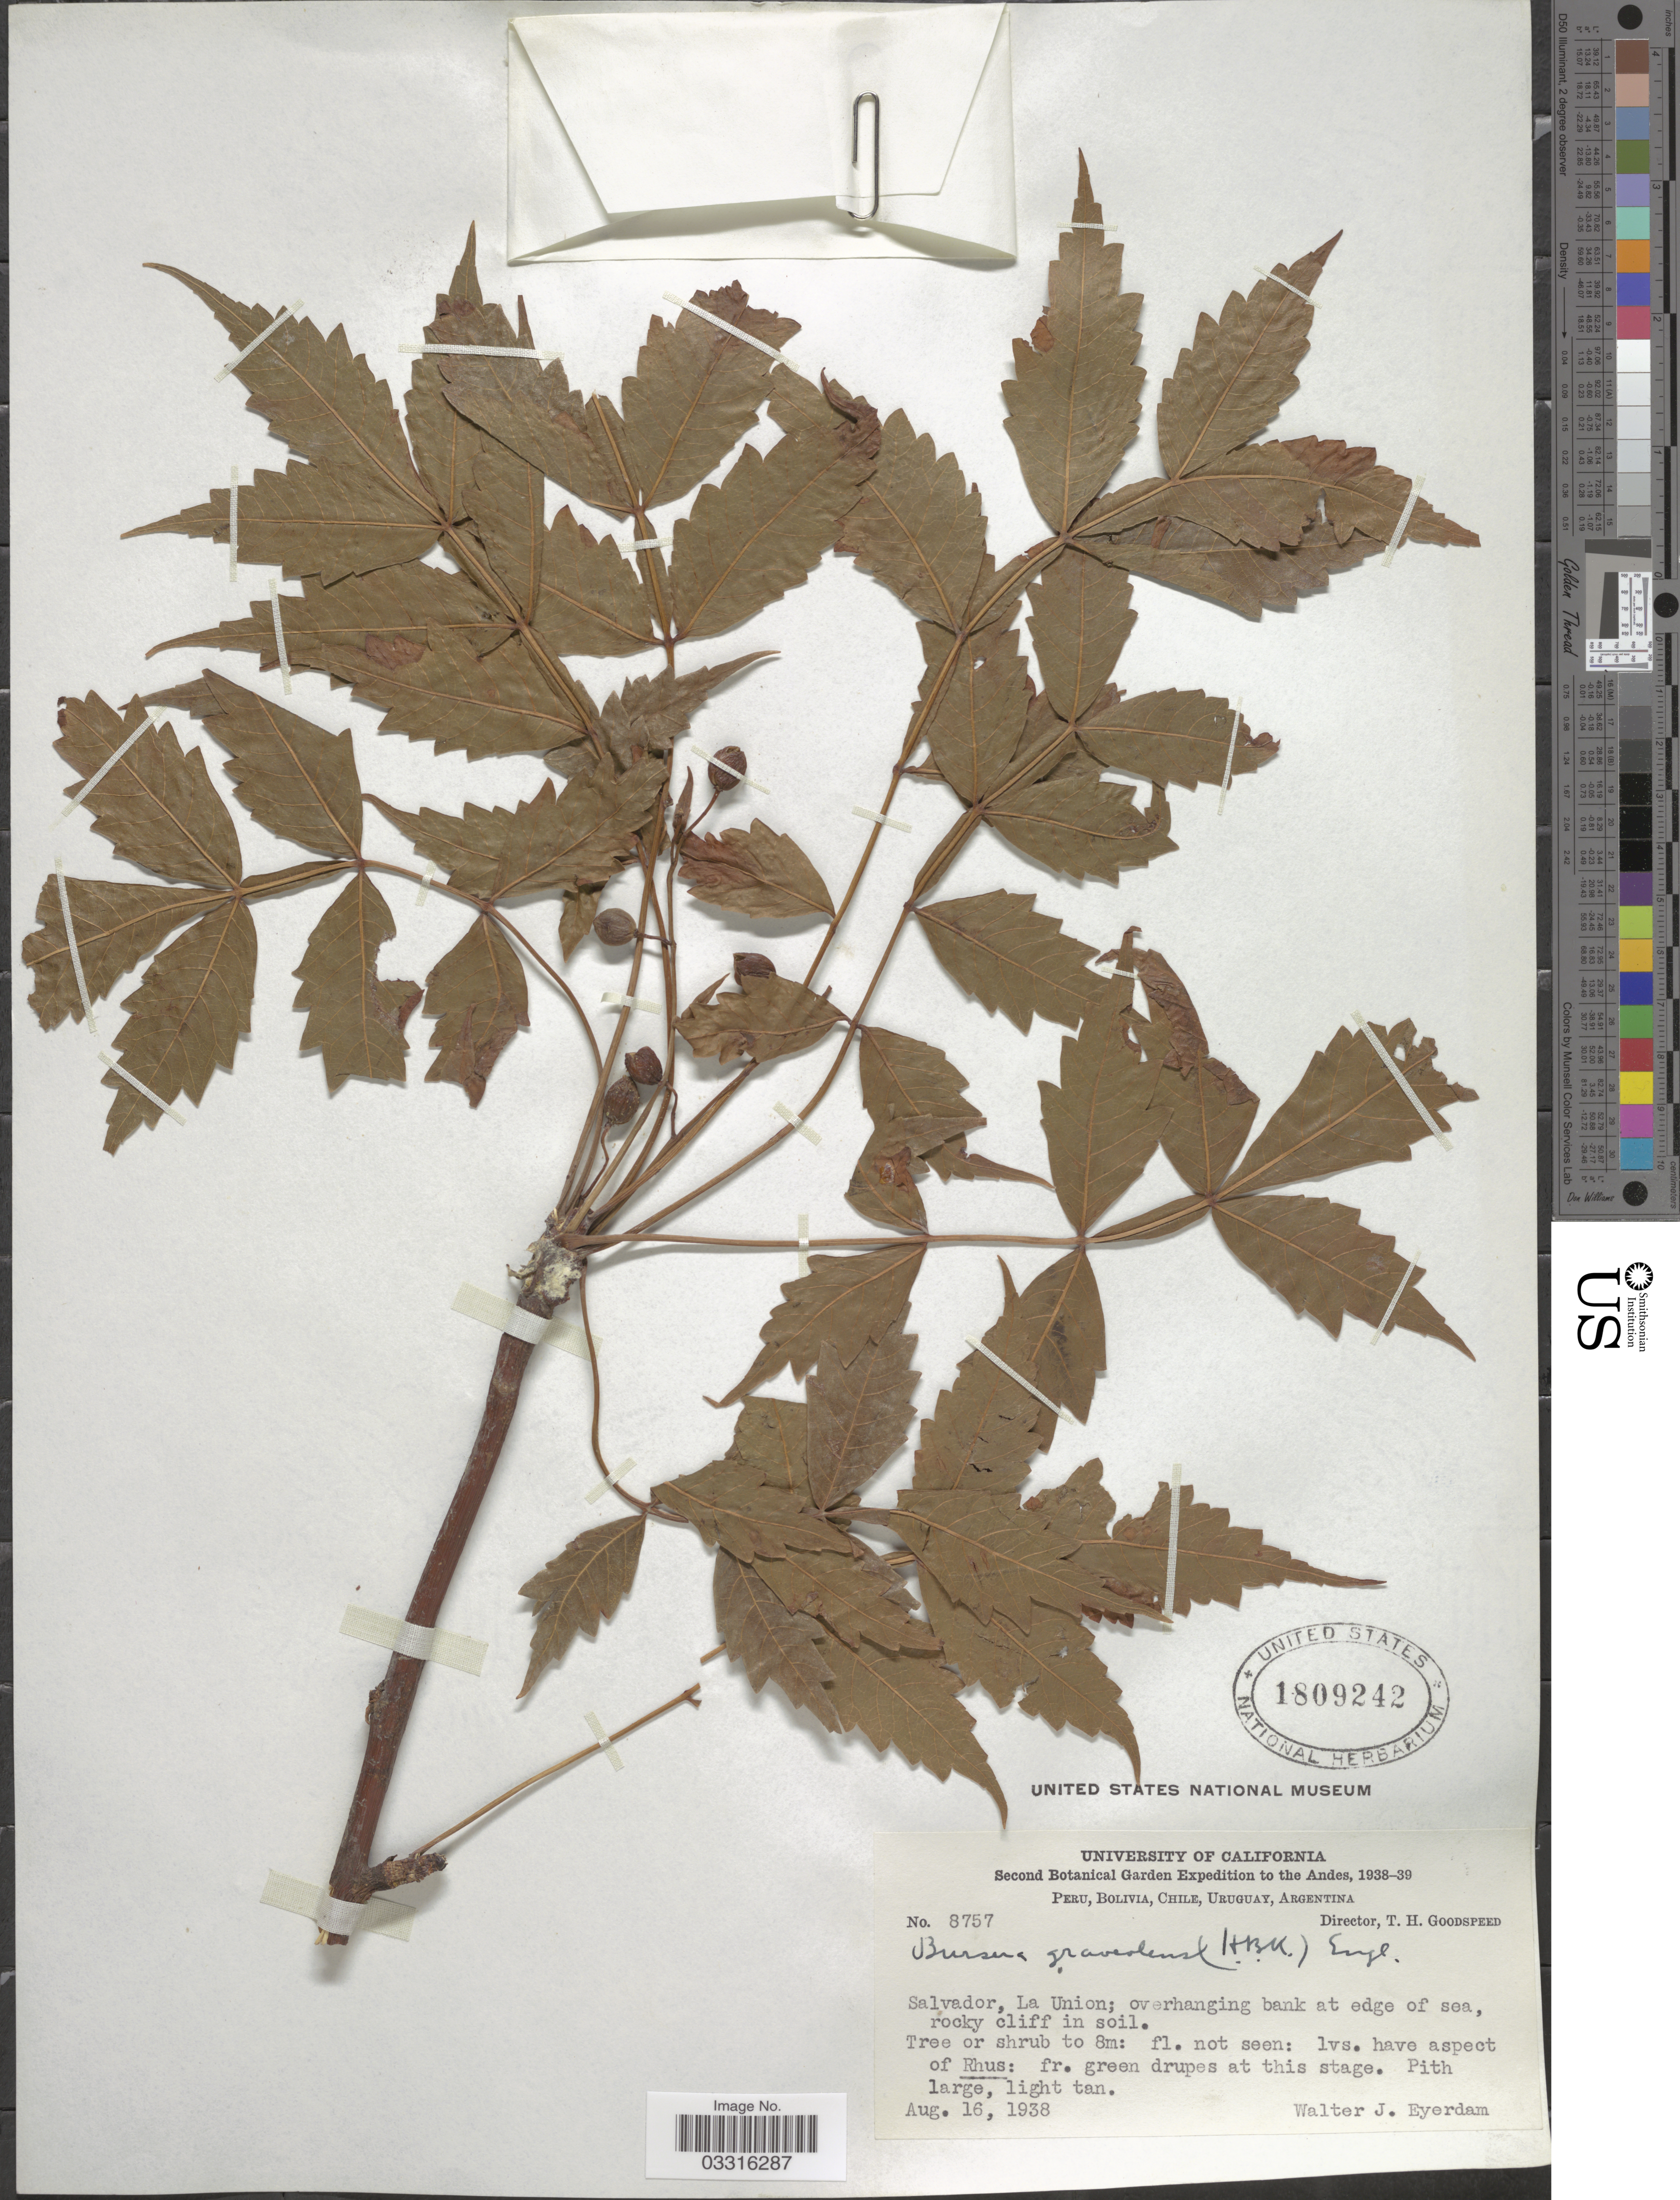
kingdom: Plantae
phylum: Tracheophyta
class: Magnoliopsida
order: Sapindales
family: Burseraceae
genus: Bursera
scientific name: Bursera graveolens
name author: (Kunth) Triana & Planch.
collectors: W. J. Eyerdam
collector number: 8757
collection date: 1938-08-16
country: El Salvador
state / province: La Union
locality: The Andes, Salvador, La Union.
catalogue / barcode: US 1809242